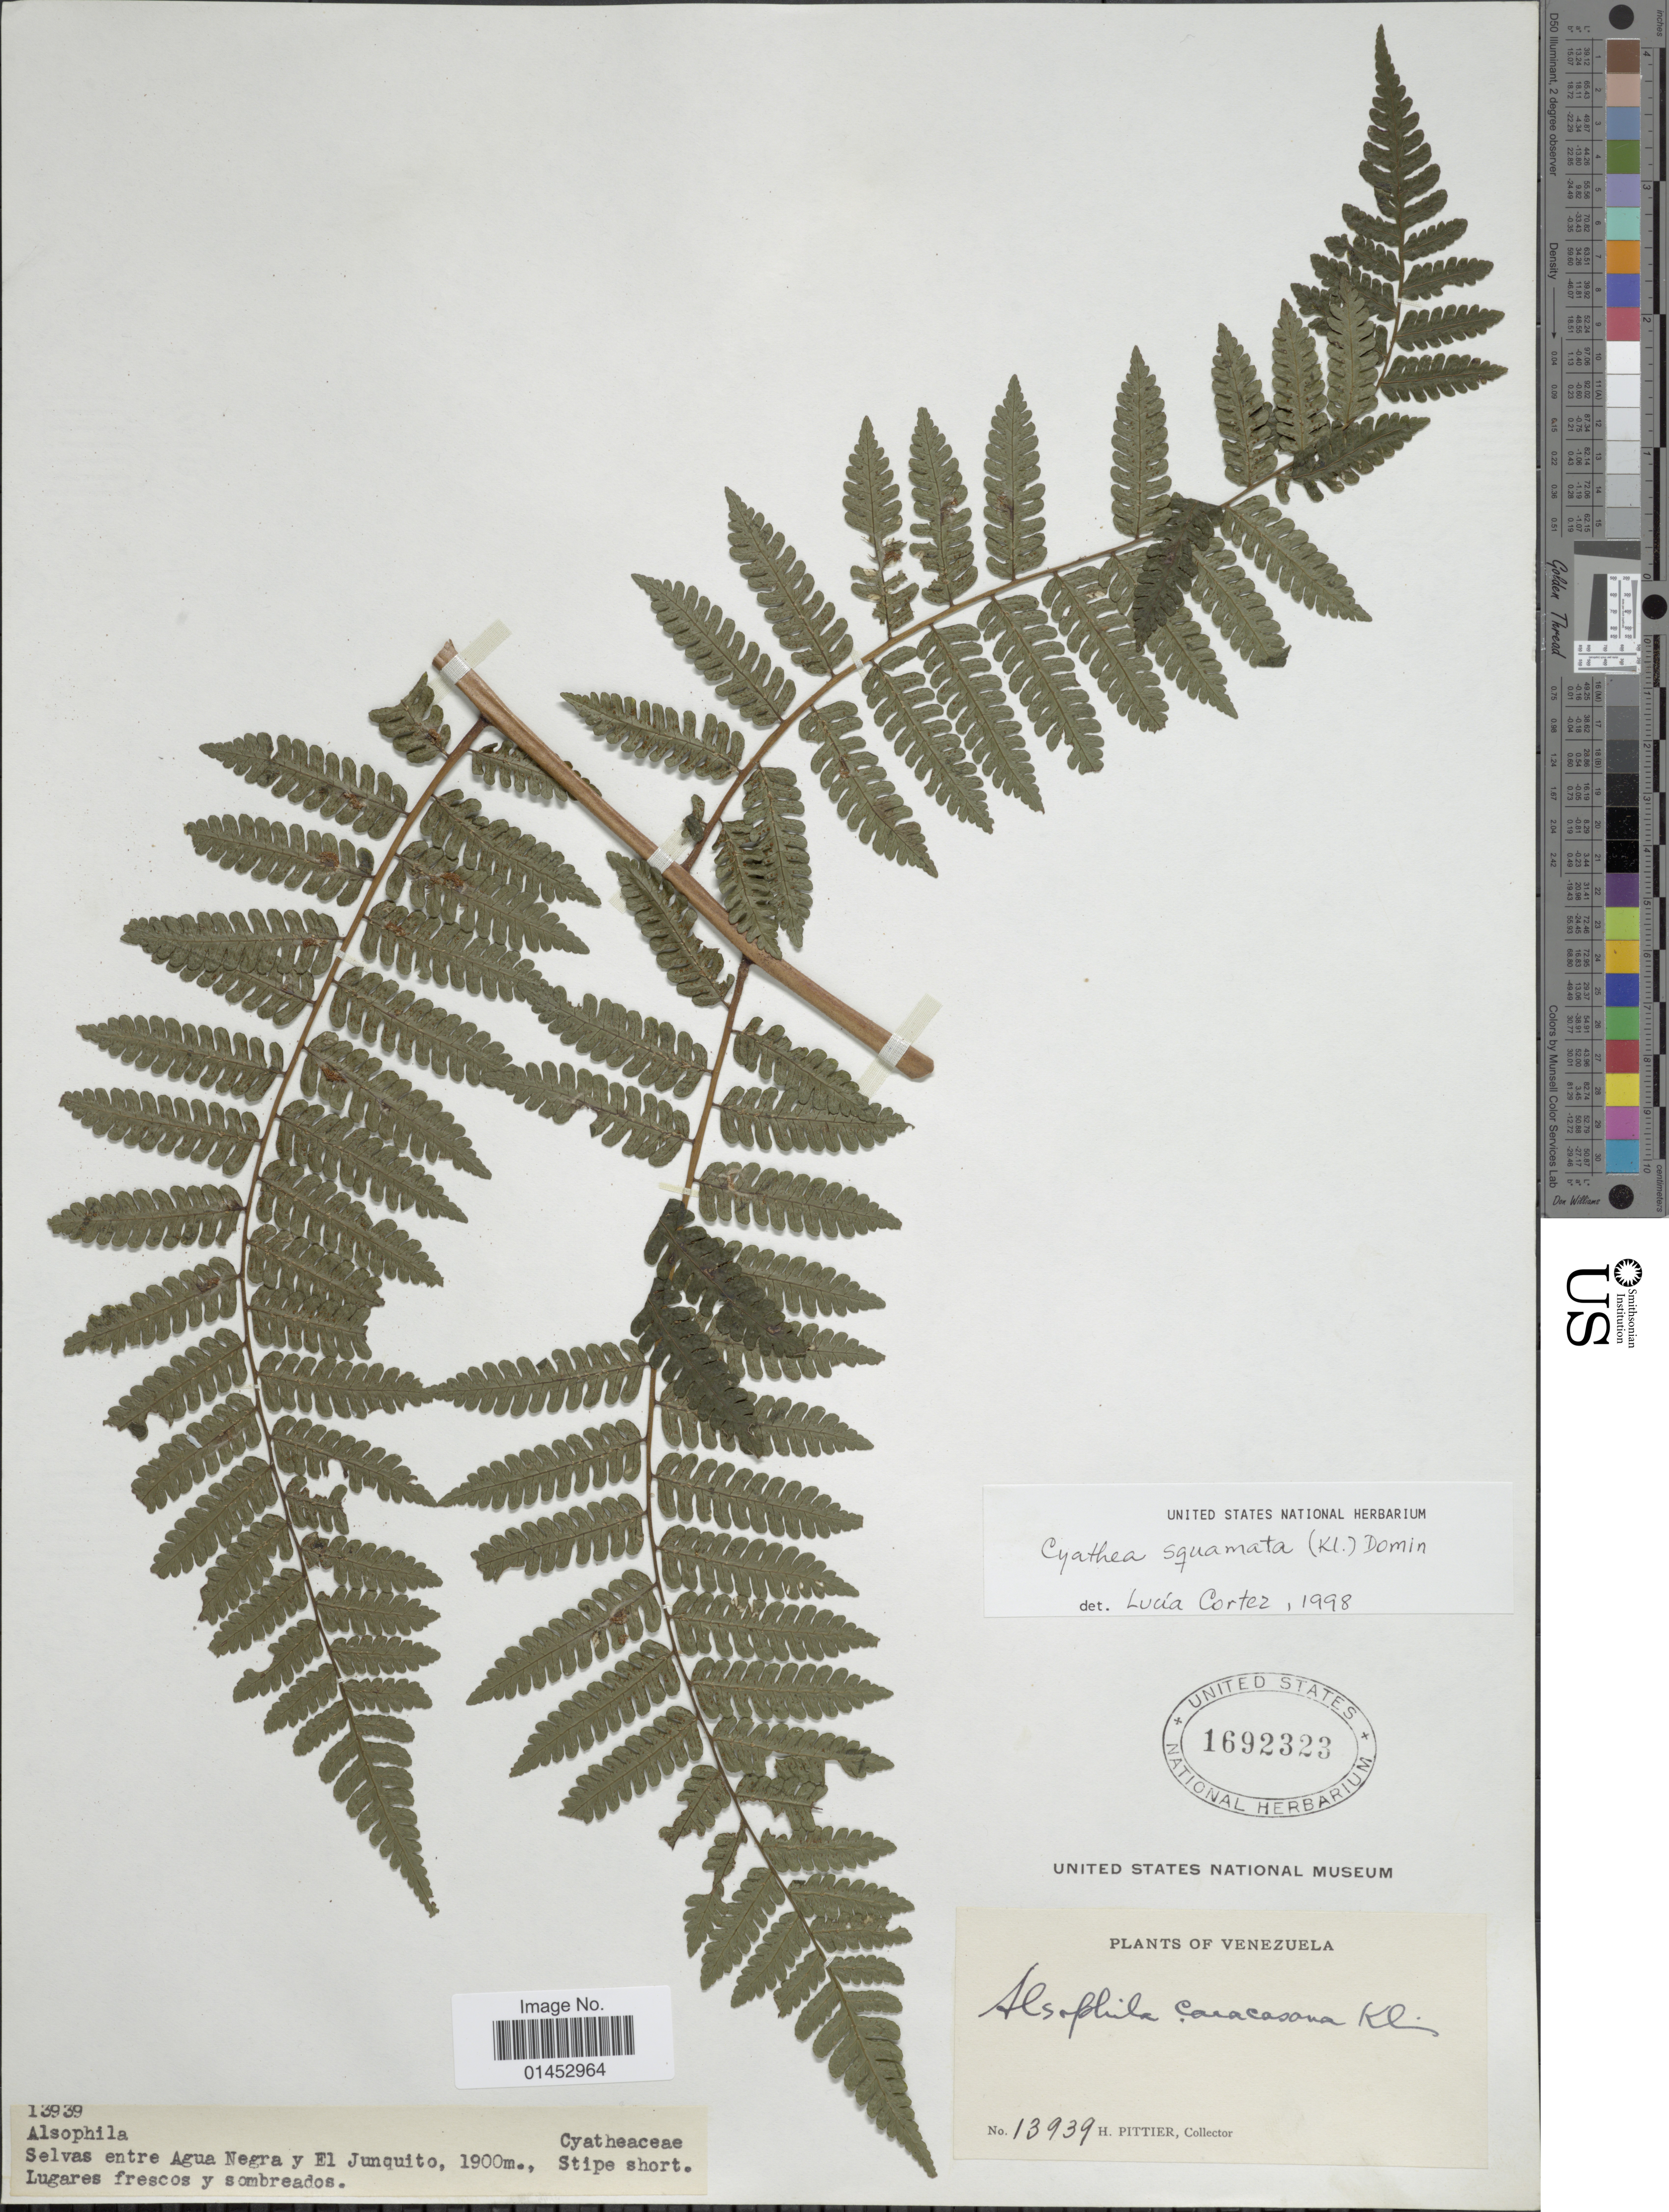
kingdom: Plantae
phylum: Tracheophyta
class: Polypodiopsida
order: Cyatheales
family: Cyatheaceae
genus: Cyathea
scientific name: Cyathea squamata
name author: (Klotzsch) Domin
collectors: H. F. Pittier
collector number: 13939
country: Venezuela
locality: Selvas entre Agua Negra y El Junquito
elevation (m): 1900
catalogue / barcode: US 1692323